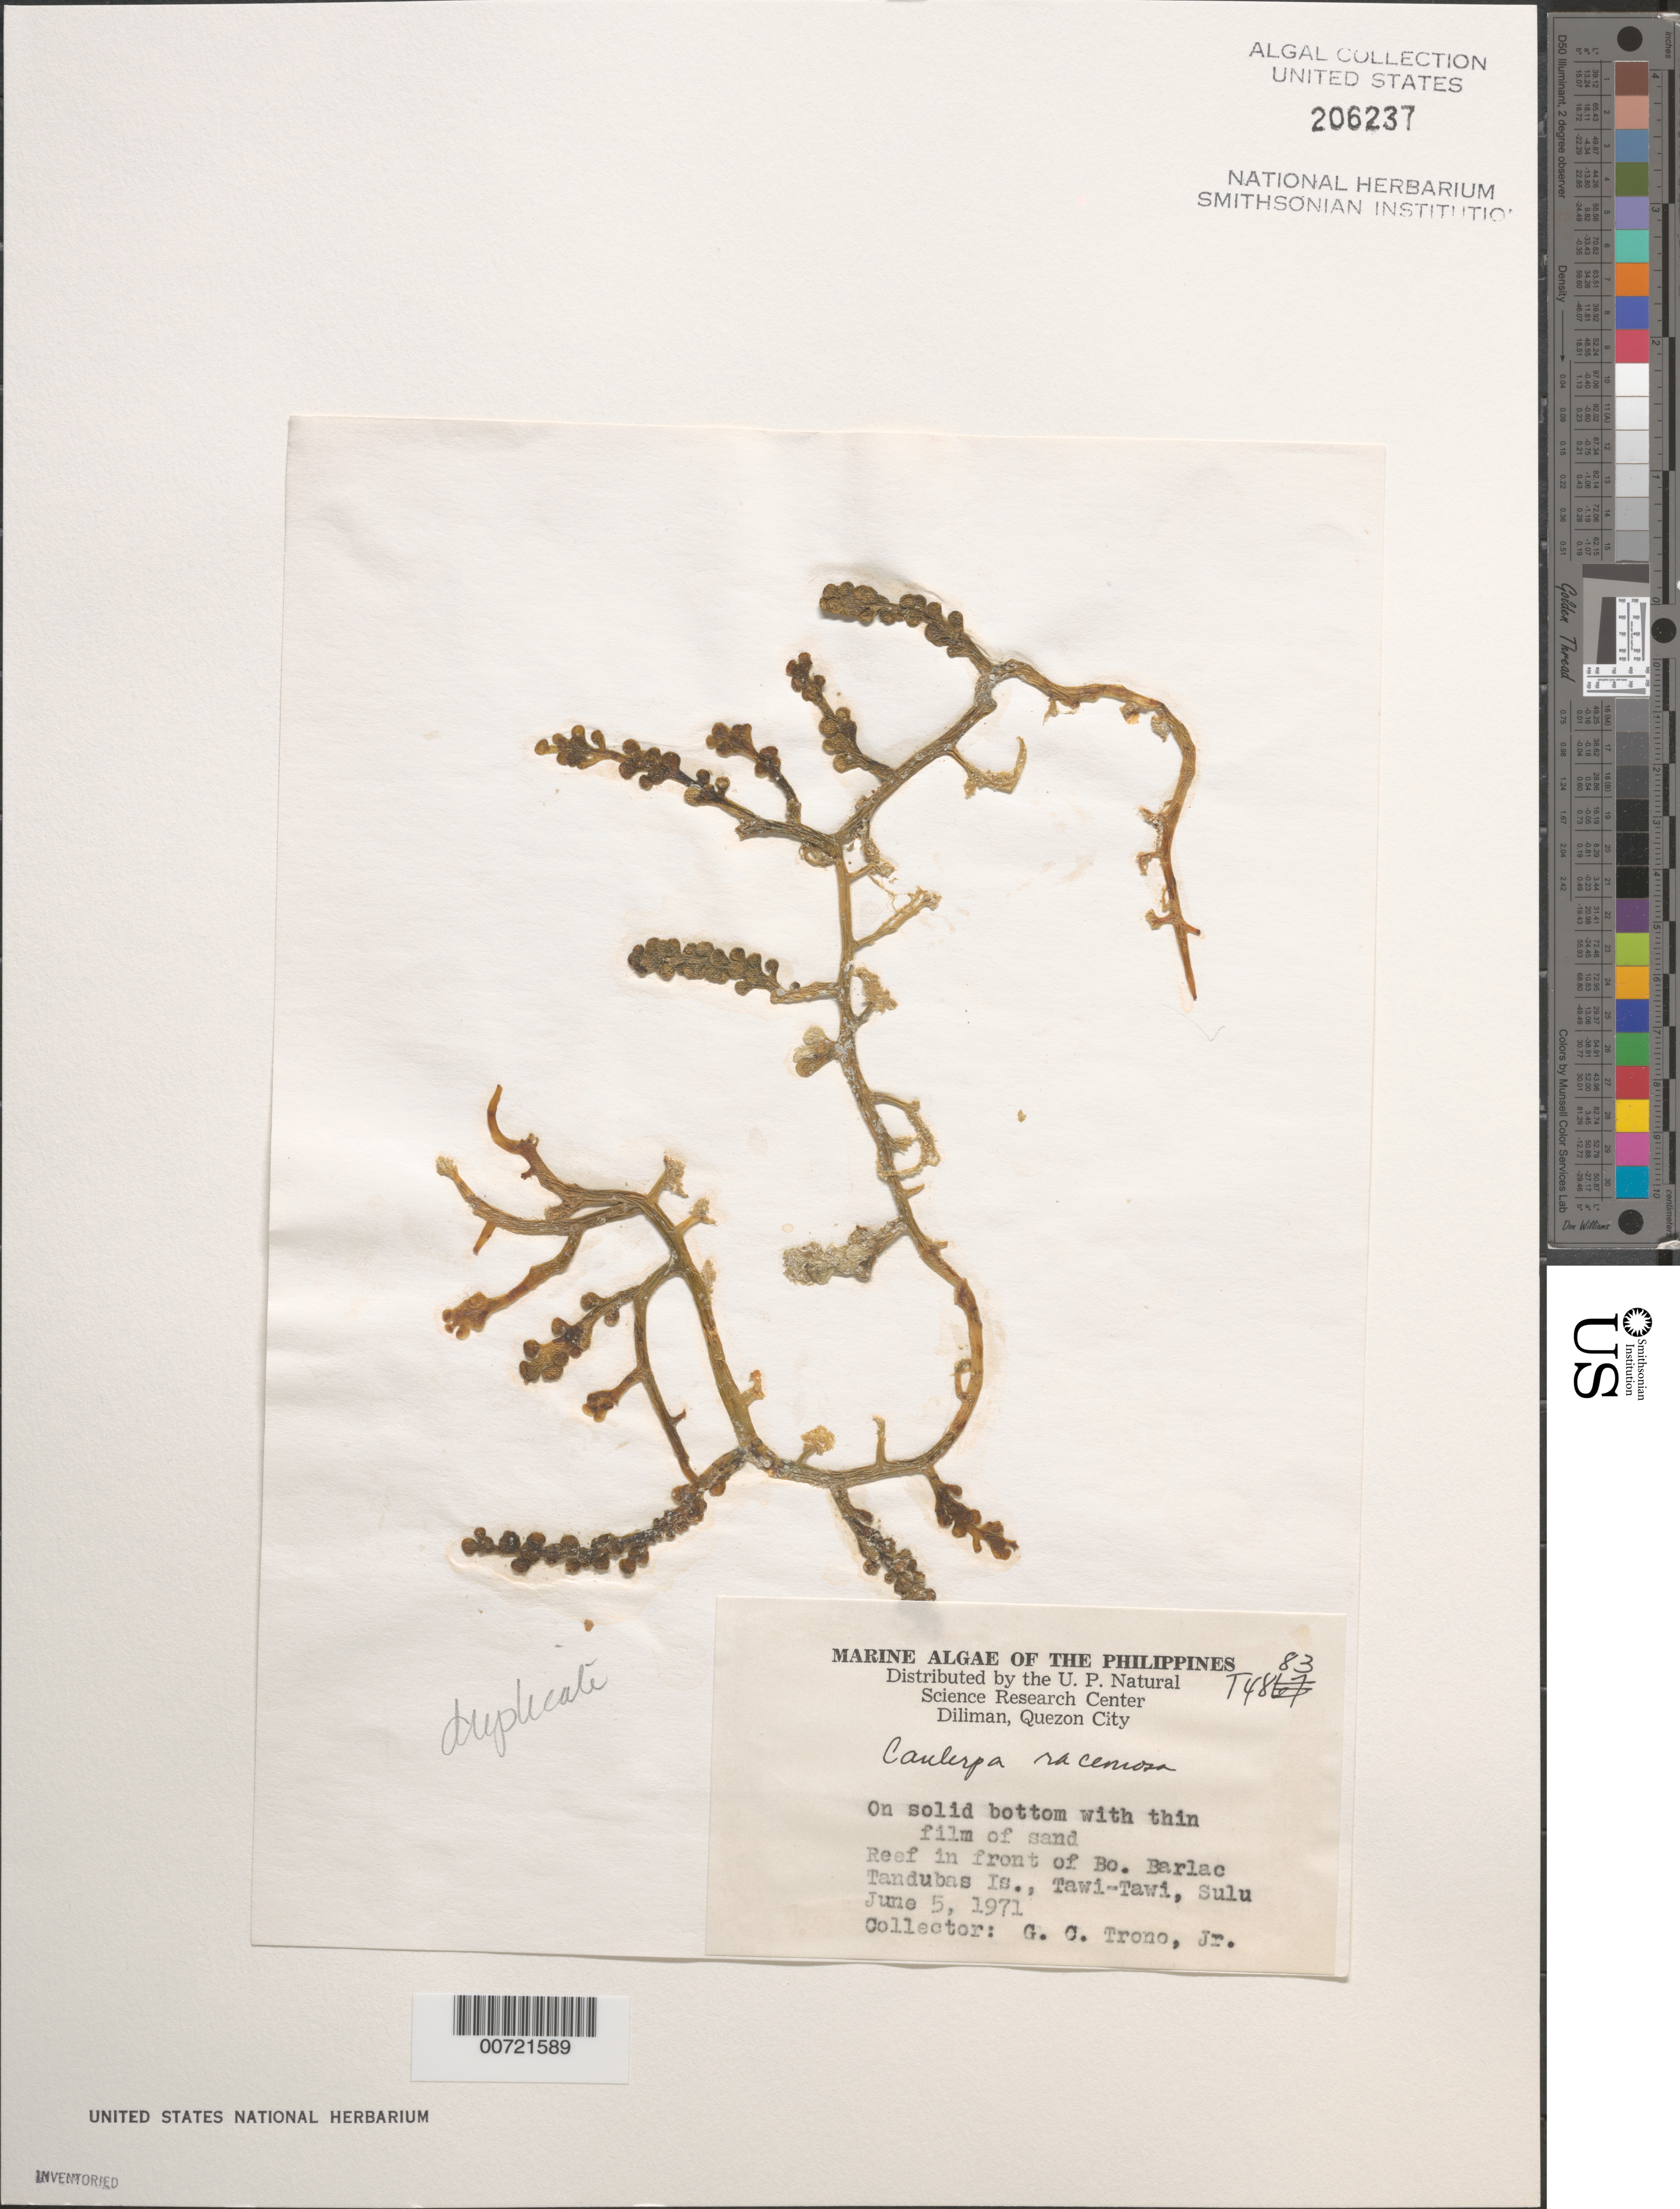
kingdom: Plantae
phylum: Chlorophyta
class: Ulvophyceae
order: Bryopsidales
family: Caulerpaceae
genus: Caulerpa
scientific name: Caulerpa racemosa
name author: (Forssk.) J. Agardh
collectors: G. Trono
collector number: T4883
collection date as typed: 05 Jun 1971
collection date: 1971-06-05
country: Philippines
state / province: Muslim Mindanao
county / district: Tawi Tawi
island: Tandubas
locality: Reef in front of Barrio Barlac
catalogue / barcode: US 206237